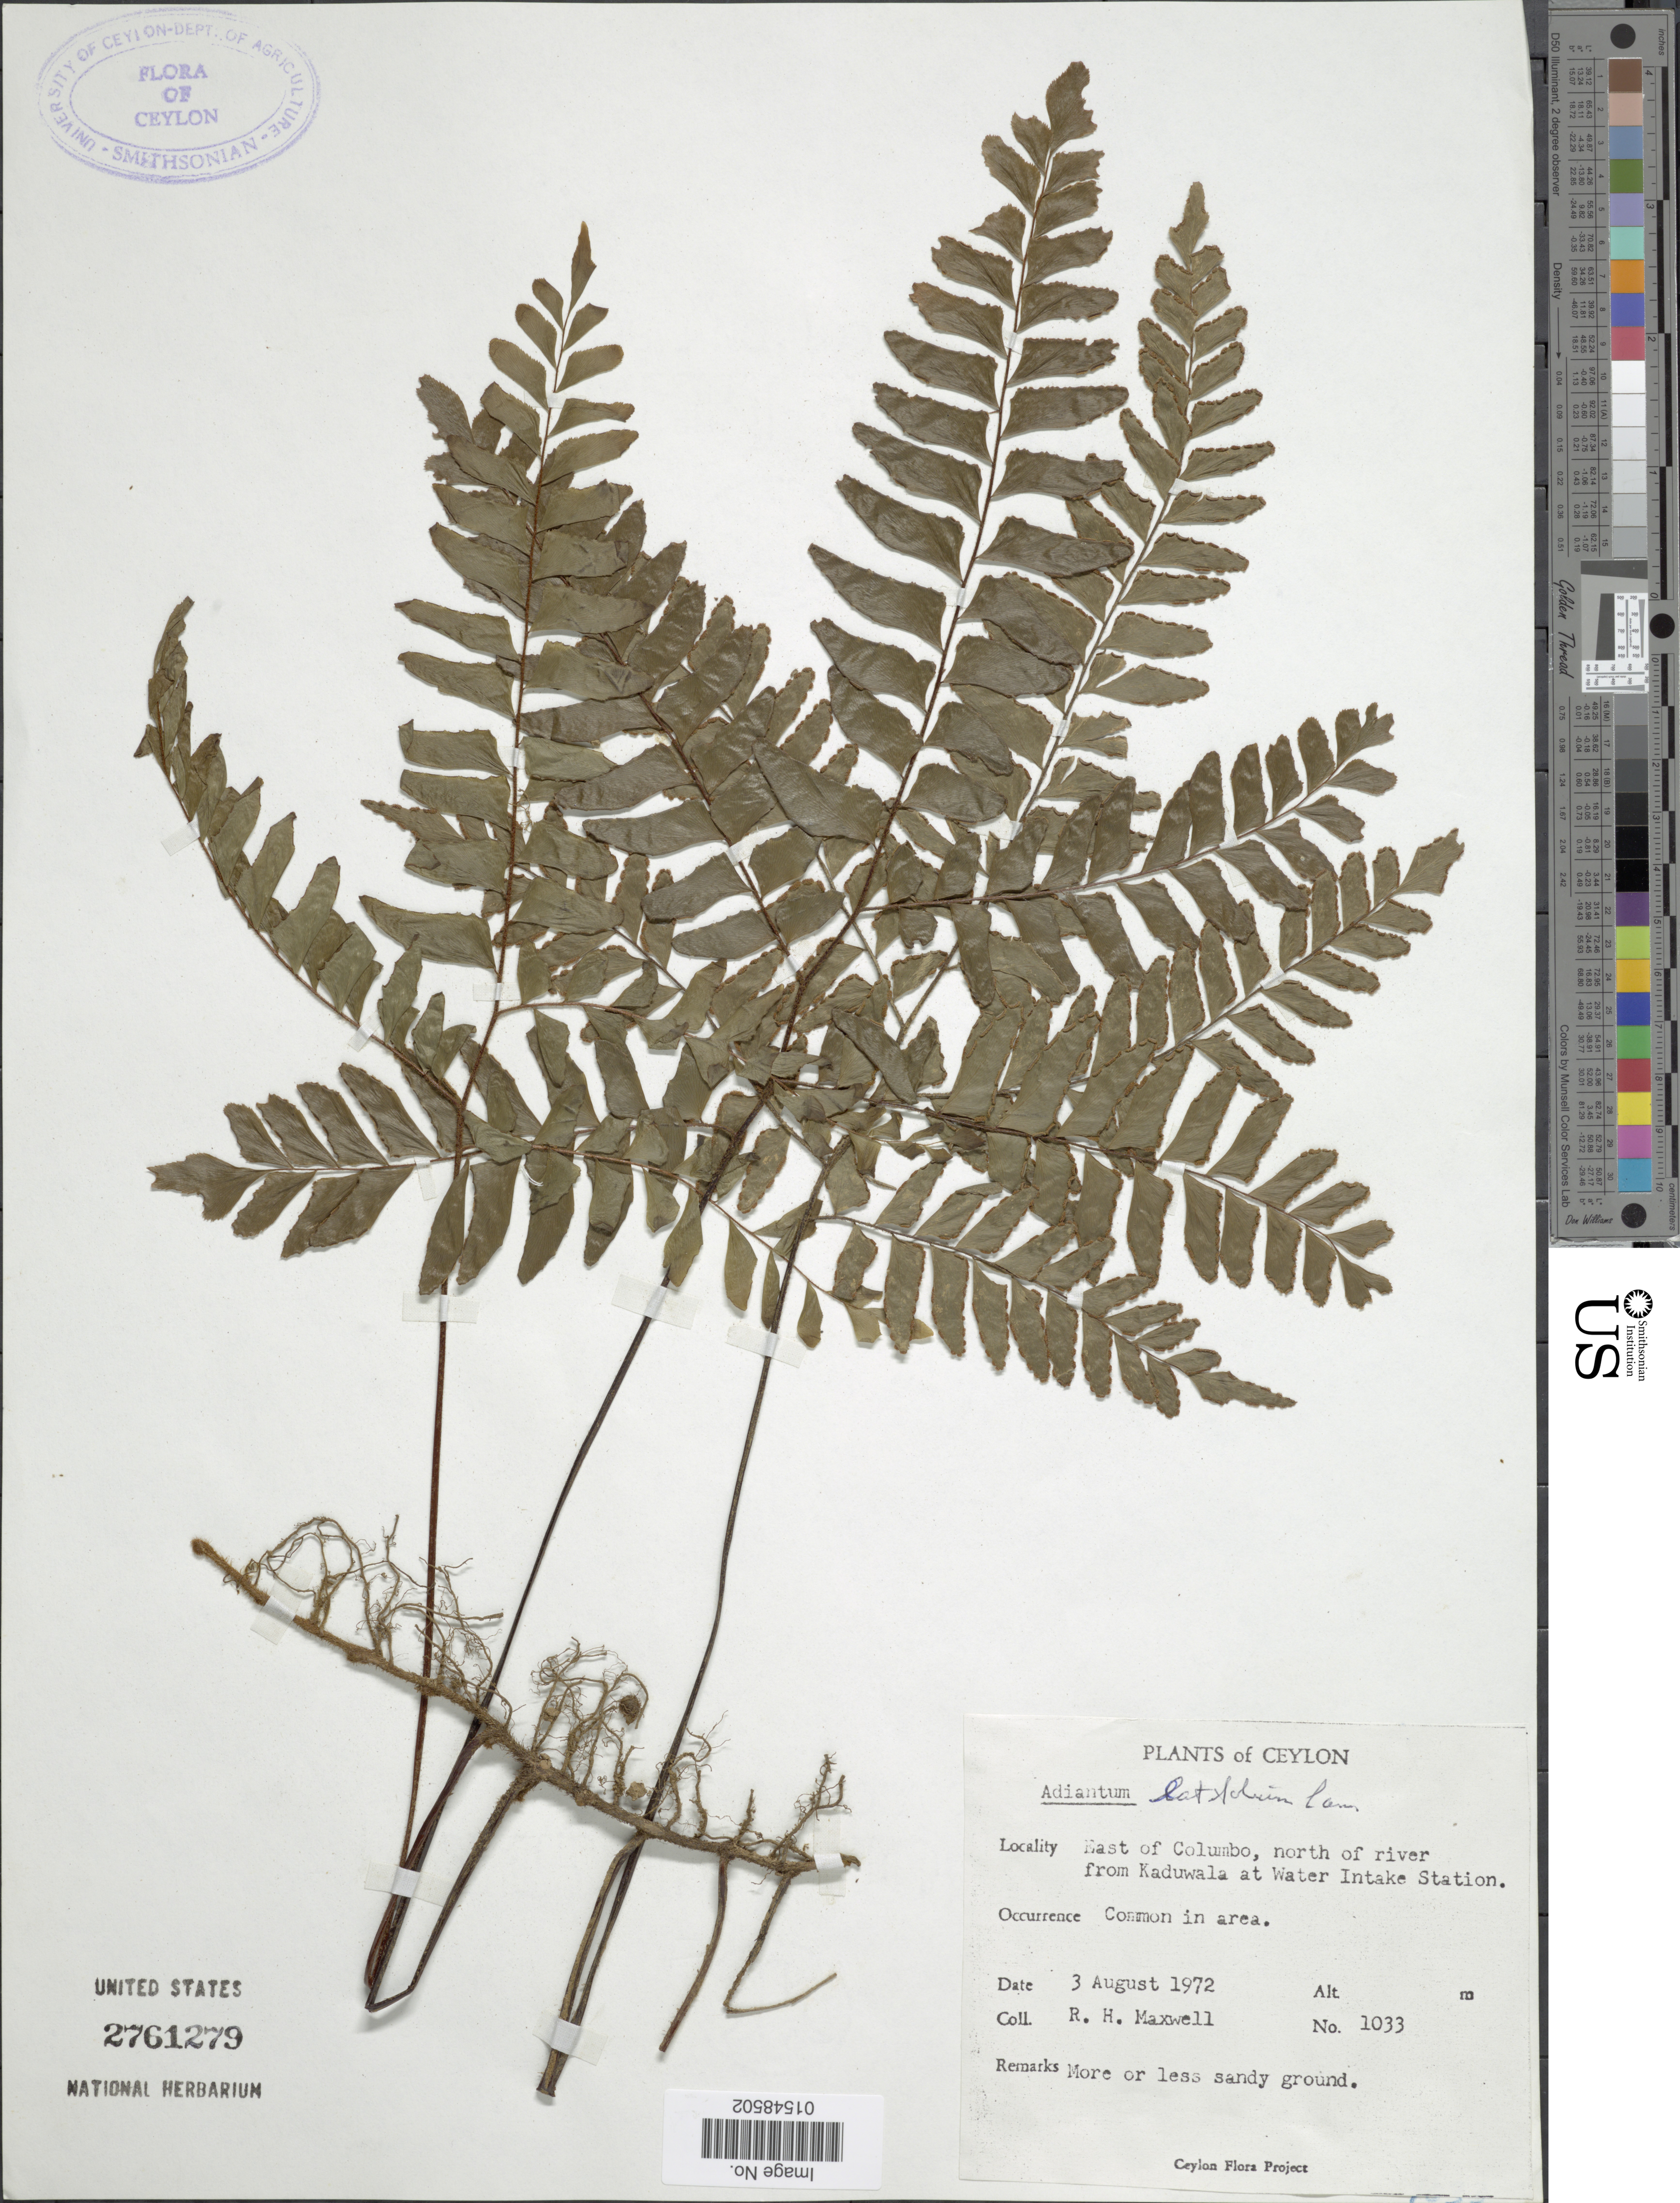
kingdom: Plantae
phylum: Tracheophyta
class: Polypodiopsida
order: Polypodiales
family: Pteridaceae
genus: Adiantum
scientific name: Adiantum latifolium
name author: Lam.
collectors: R. Maxwell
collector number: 1033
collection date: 1972-08-03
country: Sri Lanka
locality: Ceylon, East of Columbo, north of river from Kaduwala at Water Intake Station.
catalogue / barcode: US 2761279